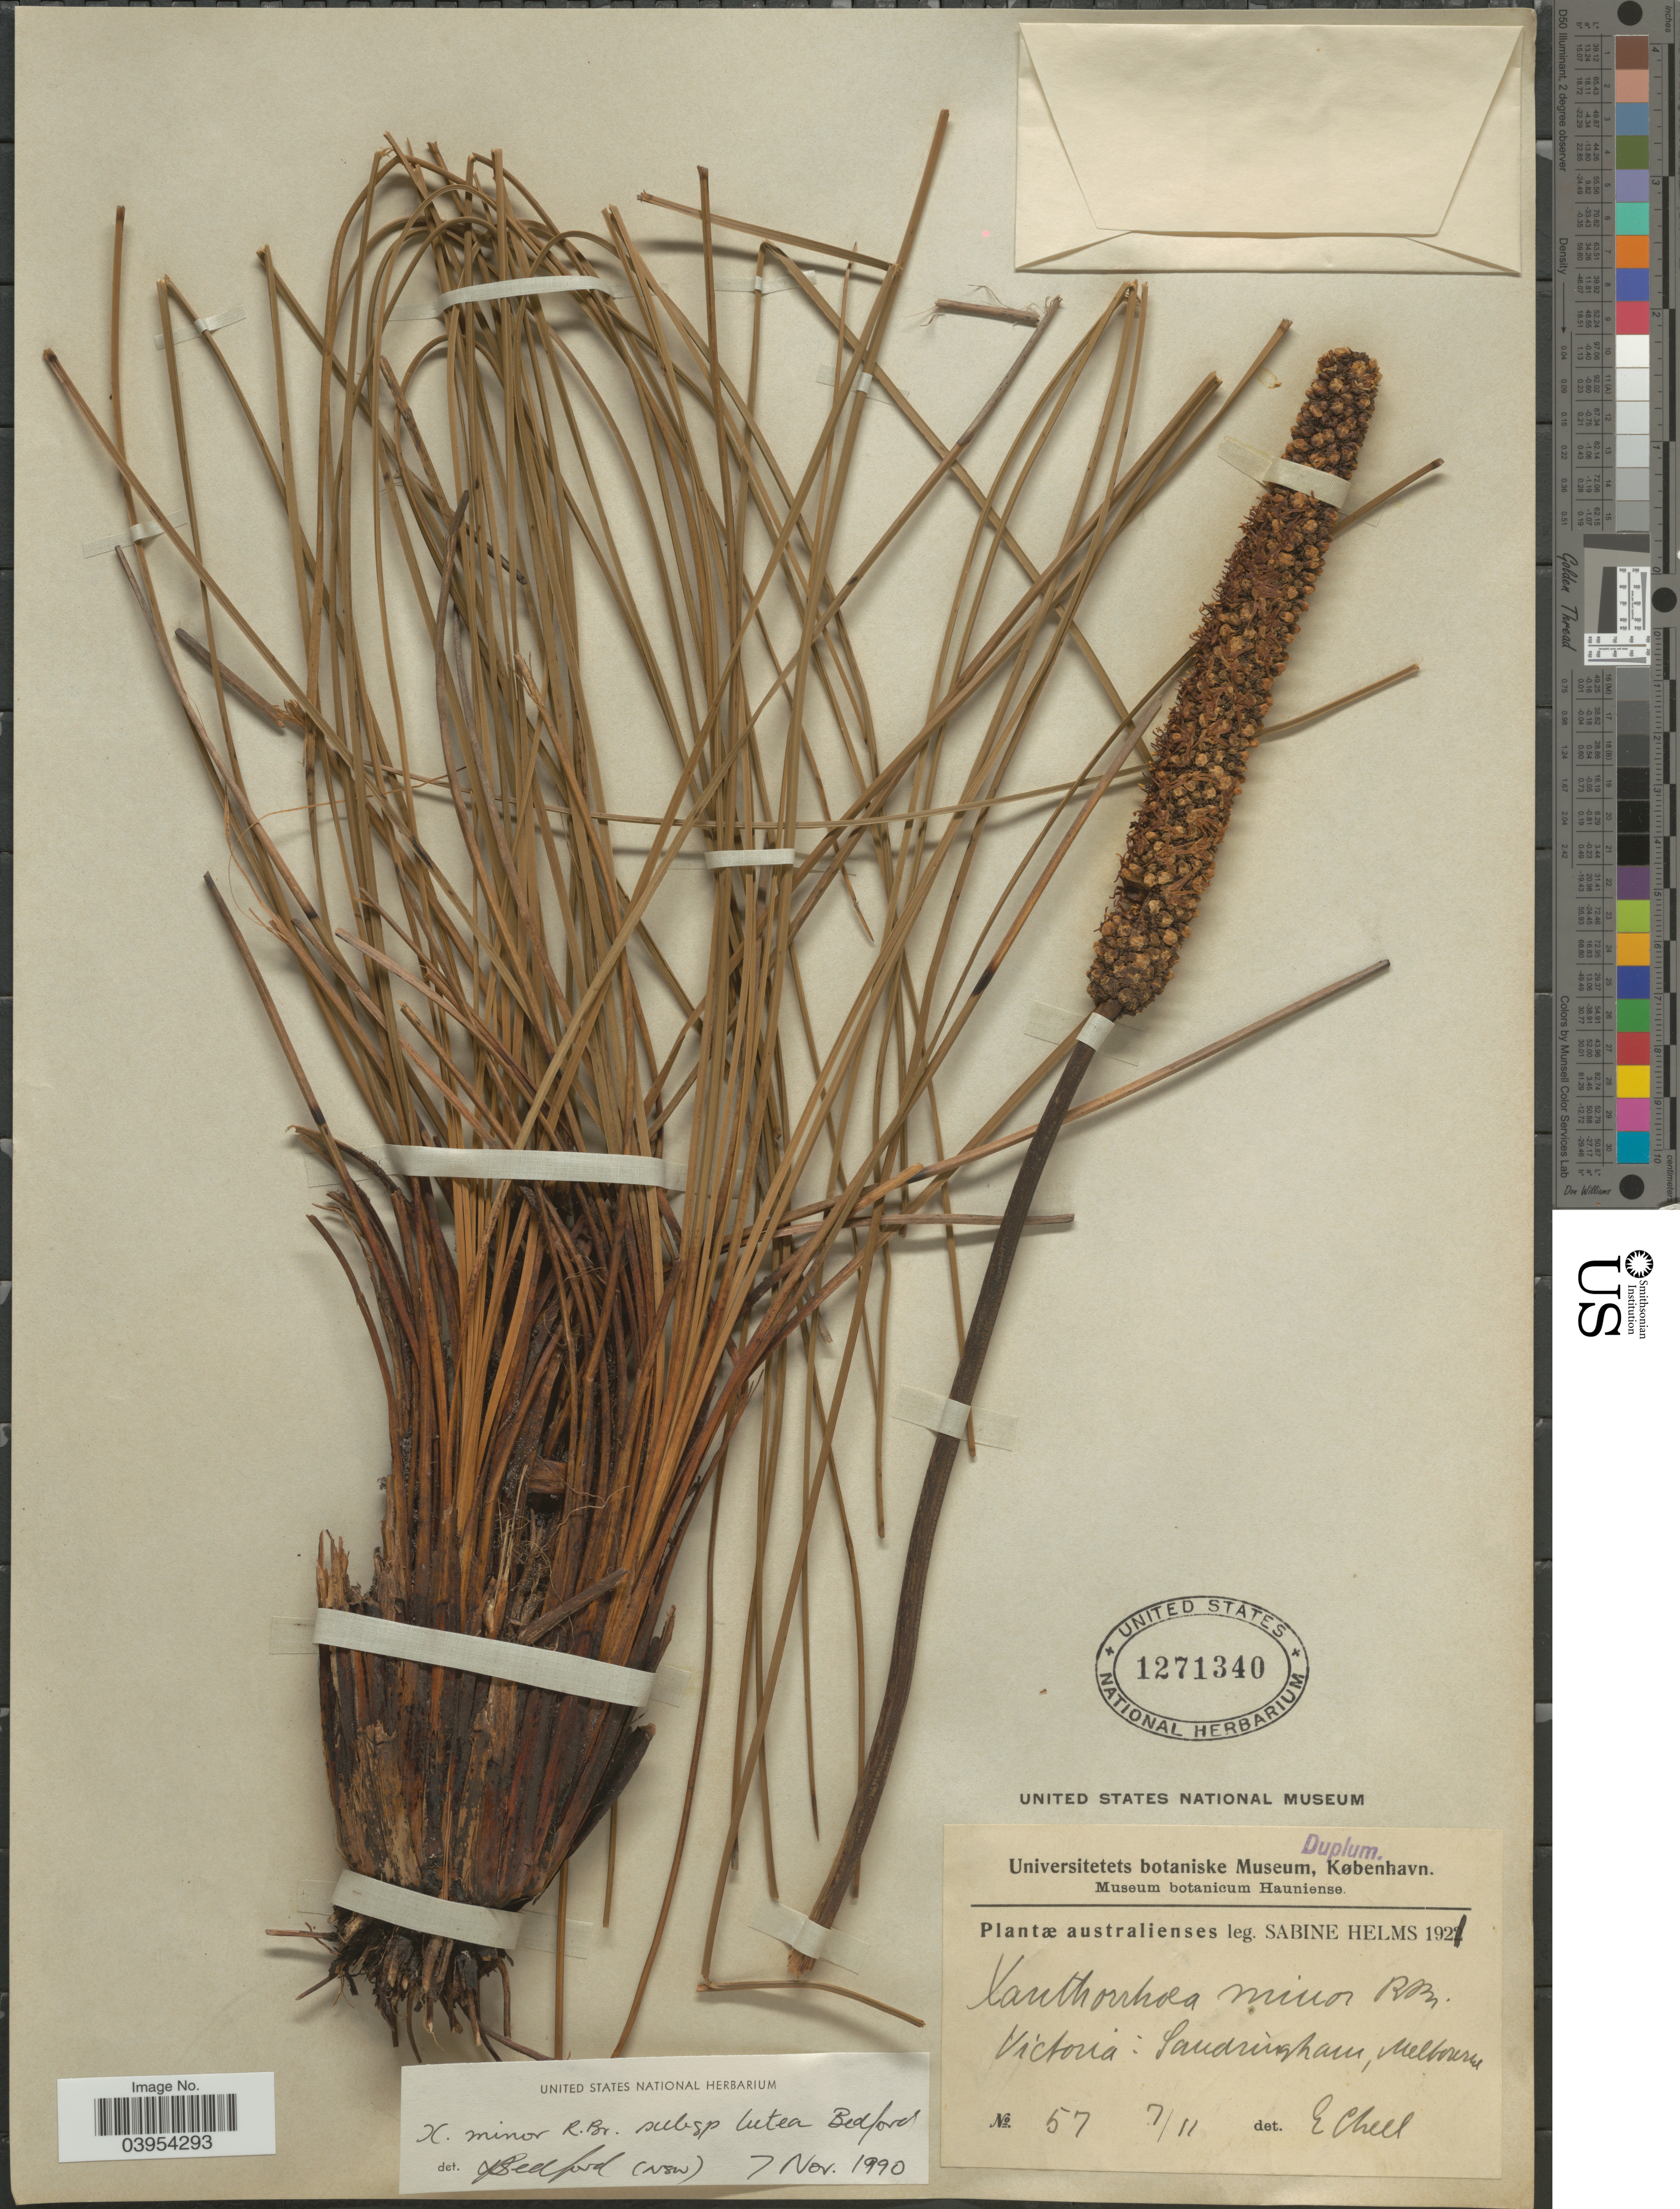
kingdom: Plantae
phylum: Tracheophyta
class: Liliopsida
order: Asparagales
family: Asphodelaceae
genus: Xanthorrhoea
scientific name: Xanthorrhoea minor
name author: R. Br.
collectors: S. Helms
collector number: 57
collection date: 1921-11-07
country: Australia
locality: Australienses. Victoria: Sandringham, Melbourne.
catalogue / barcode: US 1271340